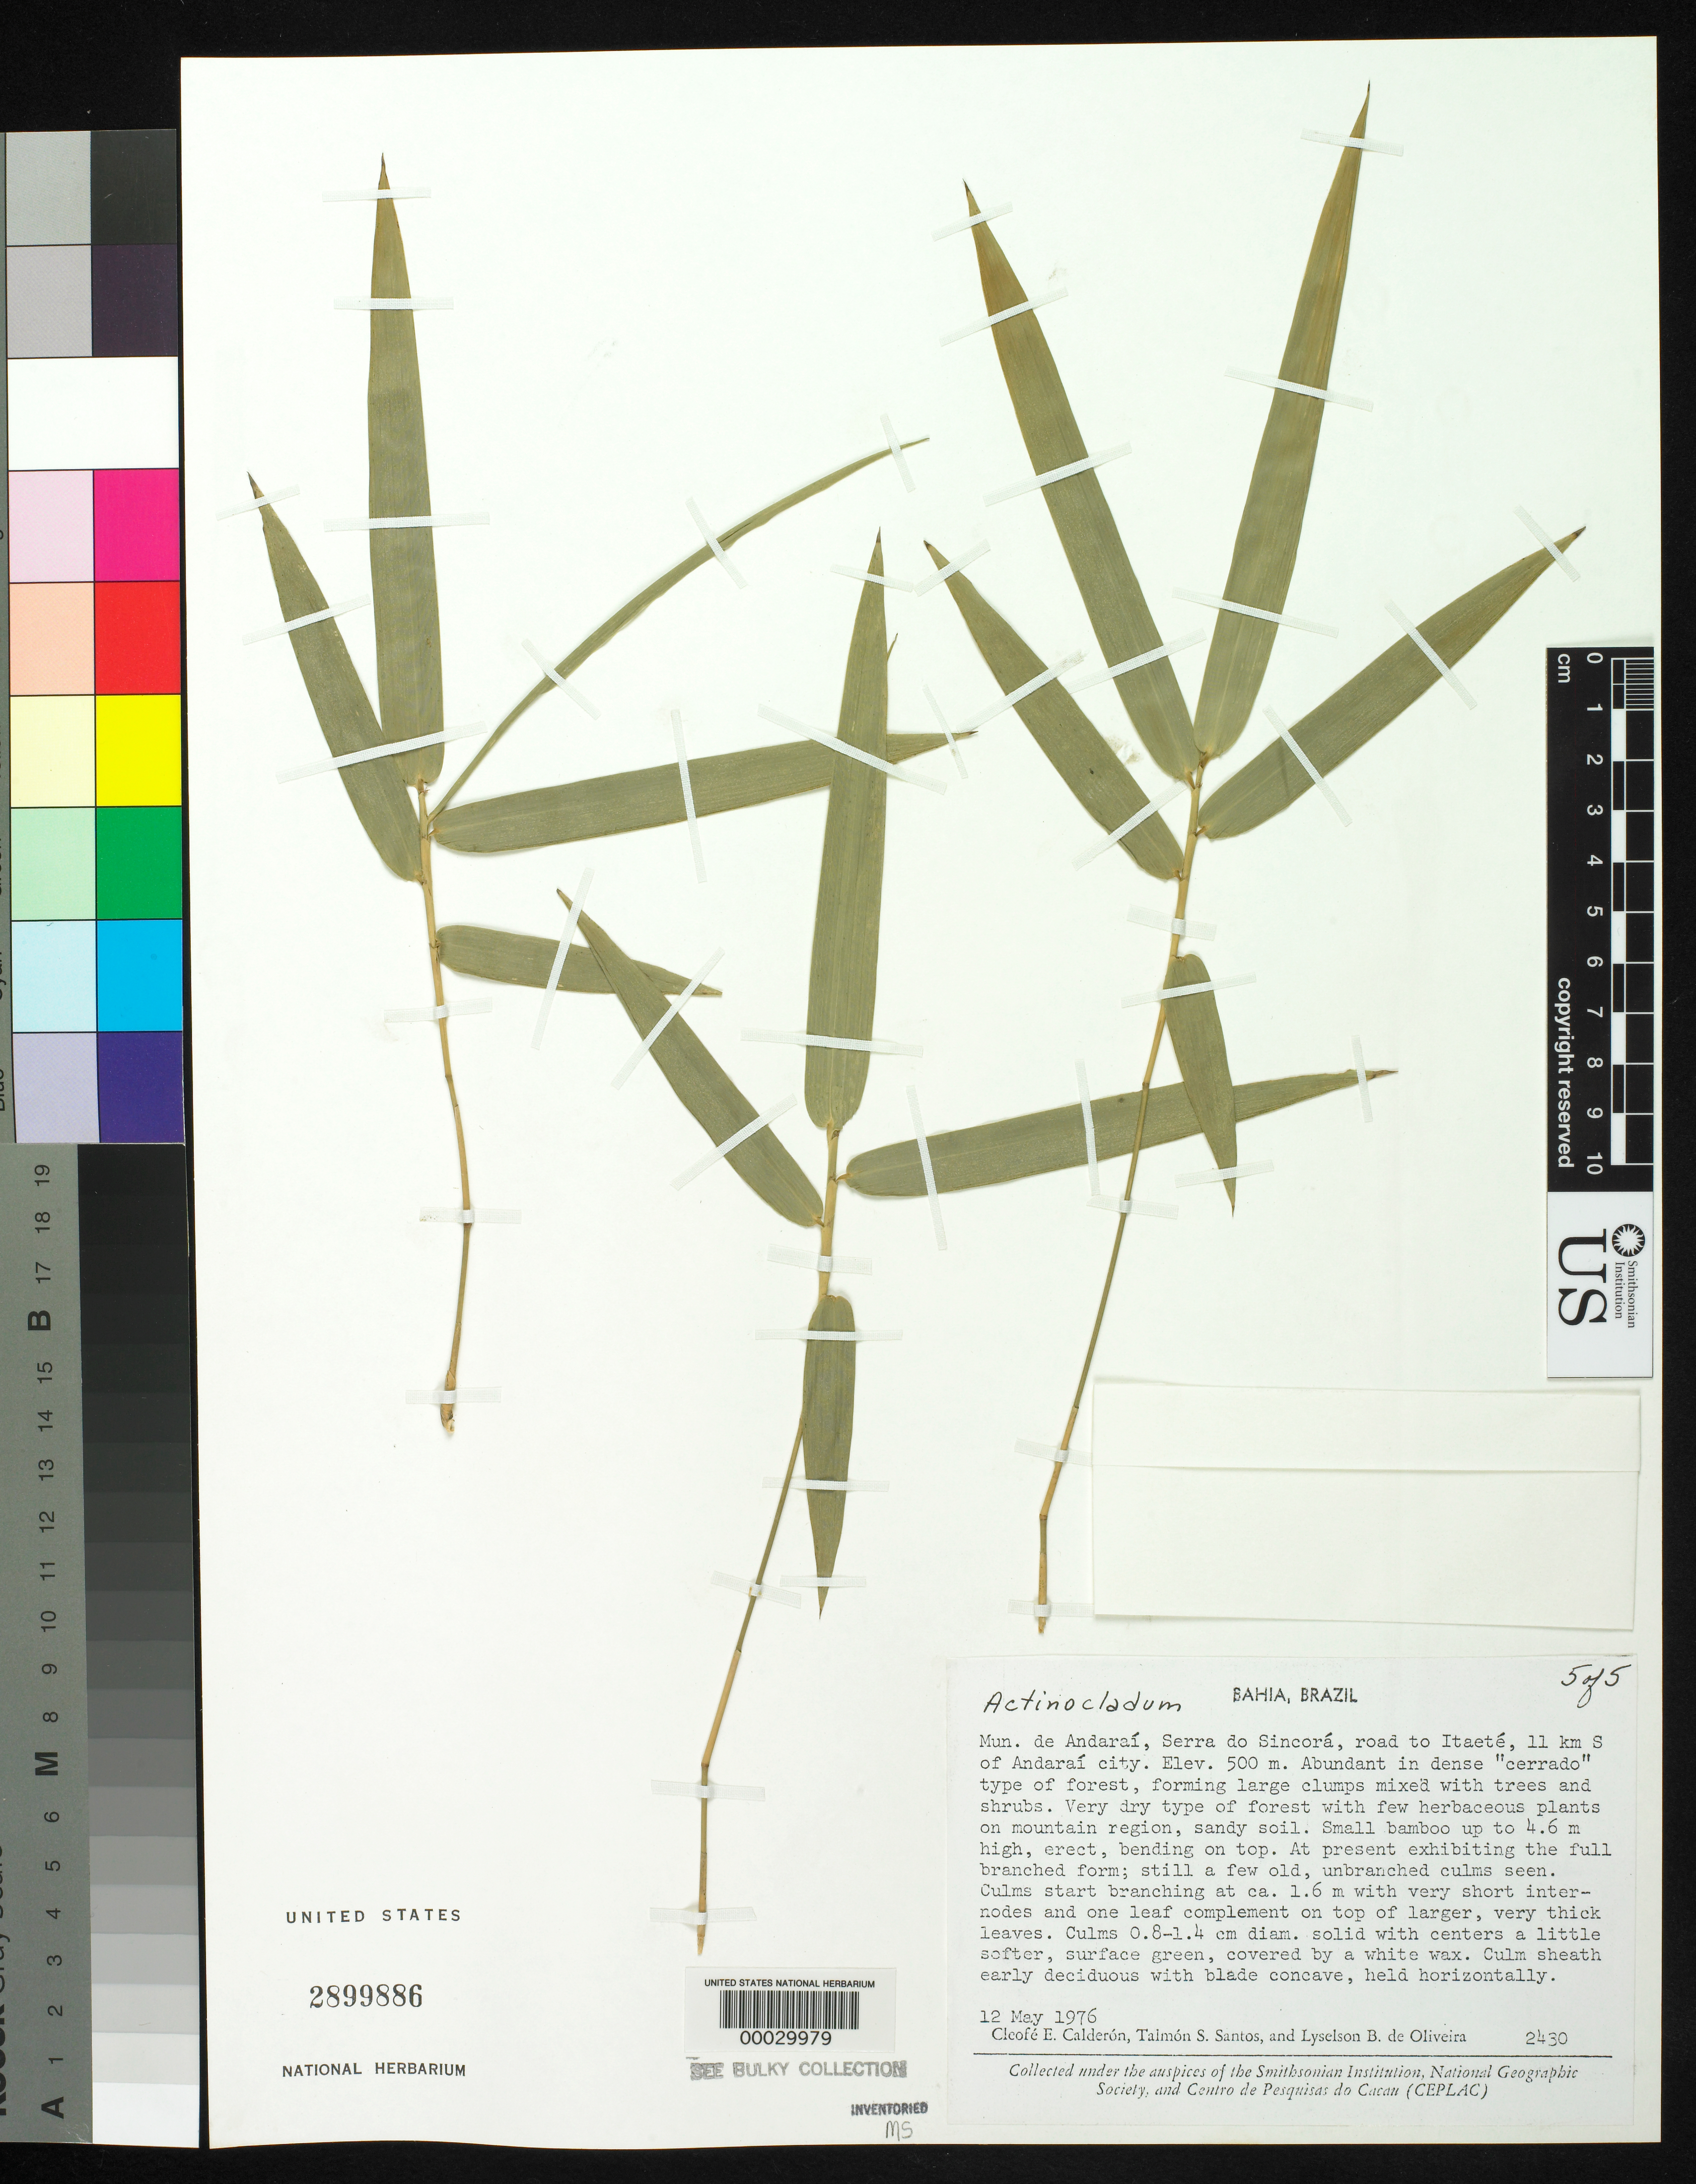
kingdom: Plantae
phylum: Tracheophyta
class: Liliopsida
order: Poales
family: Poaceae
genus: Actinocladum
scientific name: Actinocladum verticillatum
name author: (Nees) McClure ex Soderstr.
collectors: C. E. Calderón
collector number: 2430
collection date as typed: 12 May 1976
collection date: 1976-05-12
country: Brazil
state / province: Bahia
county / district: Andaraí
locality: Serra do sincora, itaete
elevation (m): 500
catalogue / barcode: US 2899886